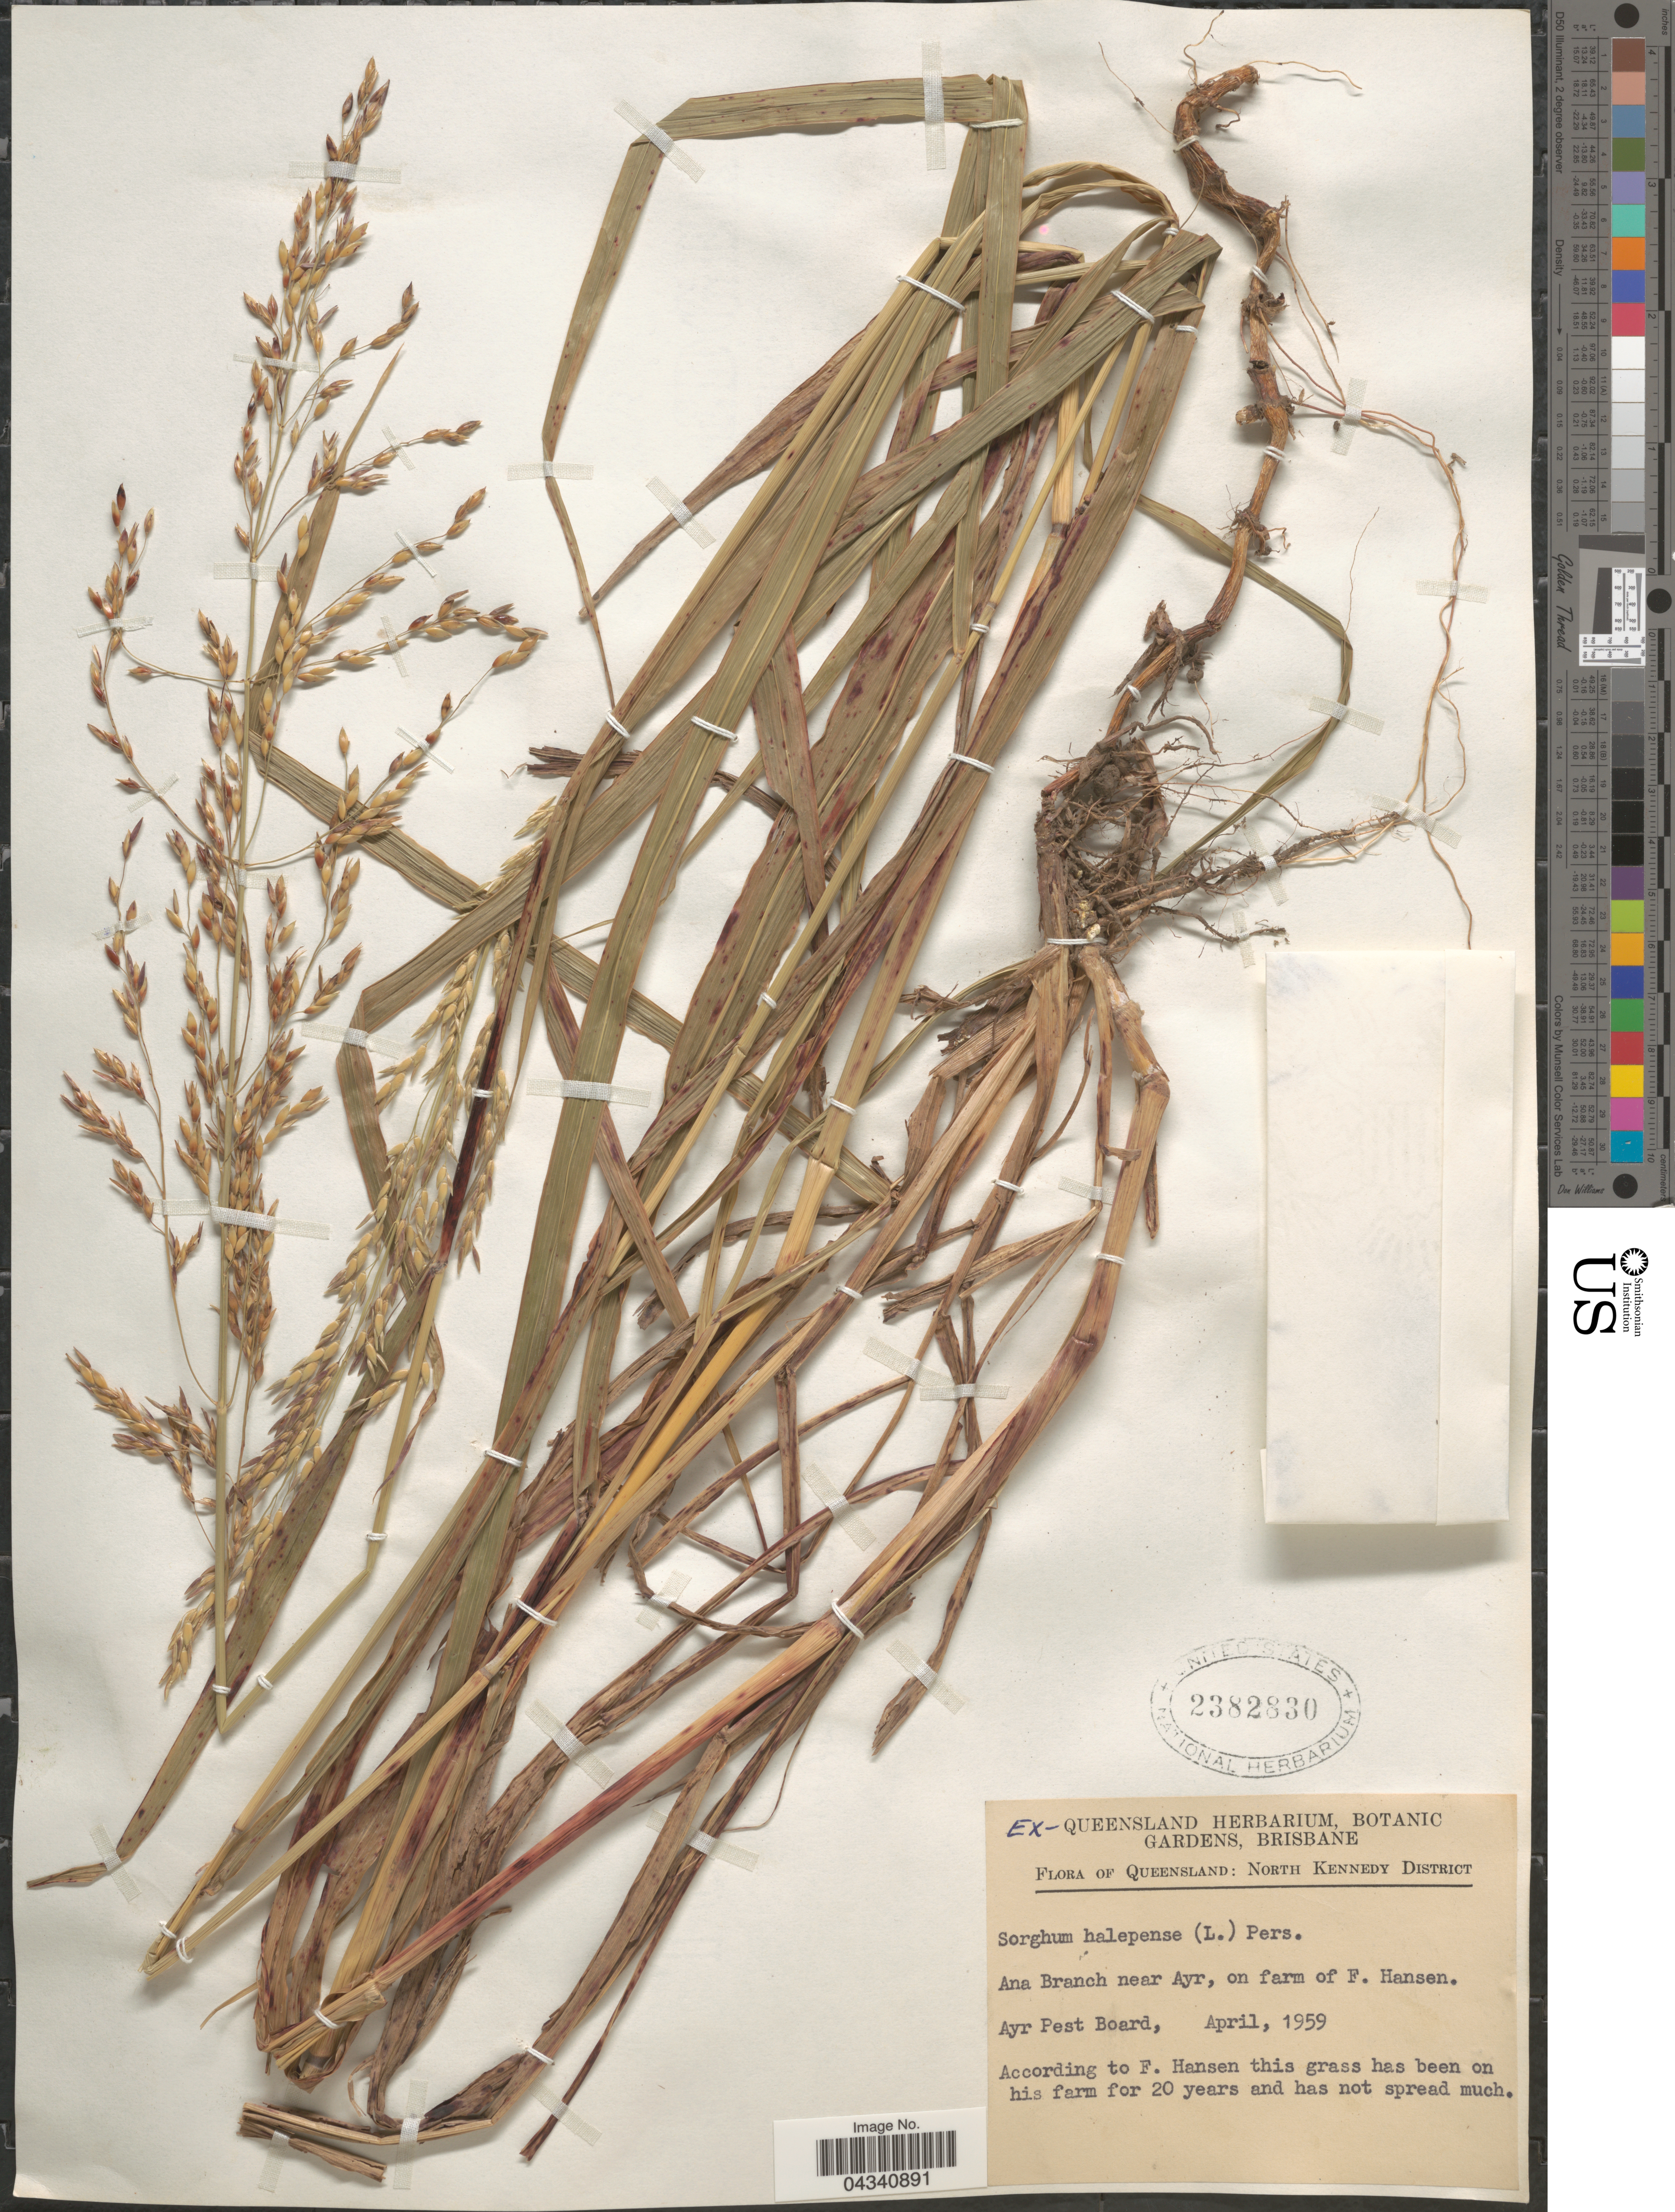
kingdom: Plantae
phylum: Tracheophyta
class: Liliopsida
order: Poales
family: Poaceae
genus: Sorghum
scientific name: Sorghum halepense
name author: (L.) Pers.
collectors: Queensland Herbarium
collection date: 1959-04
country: Australia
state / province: Queensland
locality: North Kennedy District. Ana Branch near Ayr, on farm of F. Hansen. Ayr Pest Board.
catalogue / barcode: US 2382830